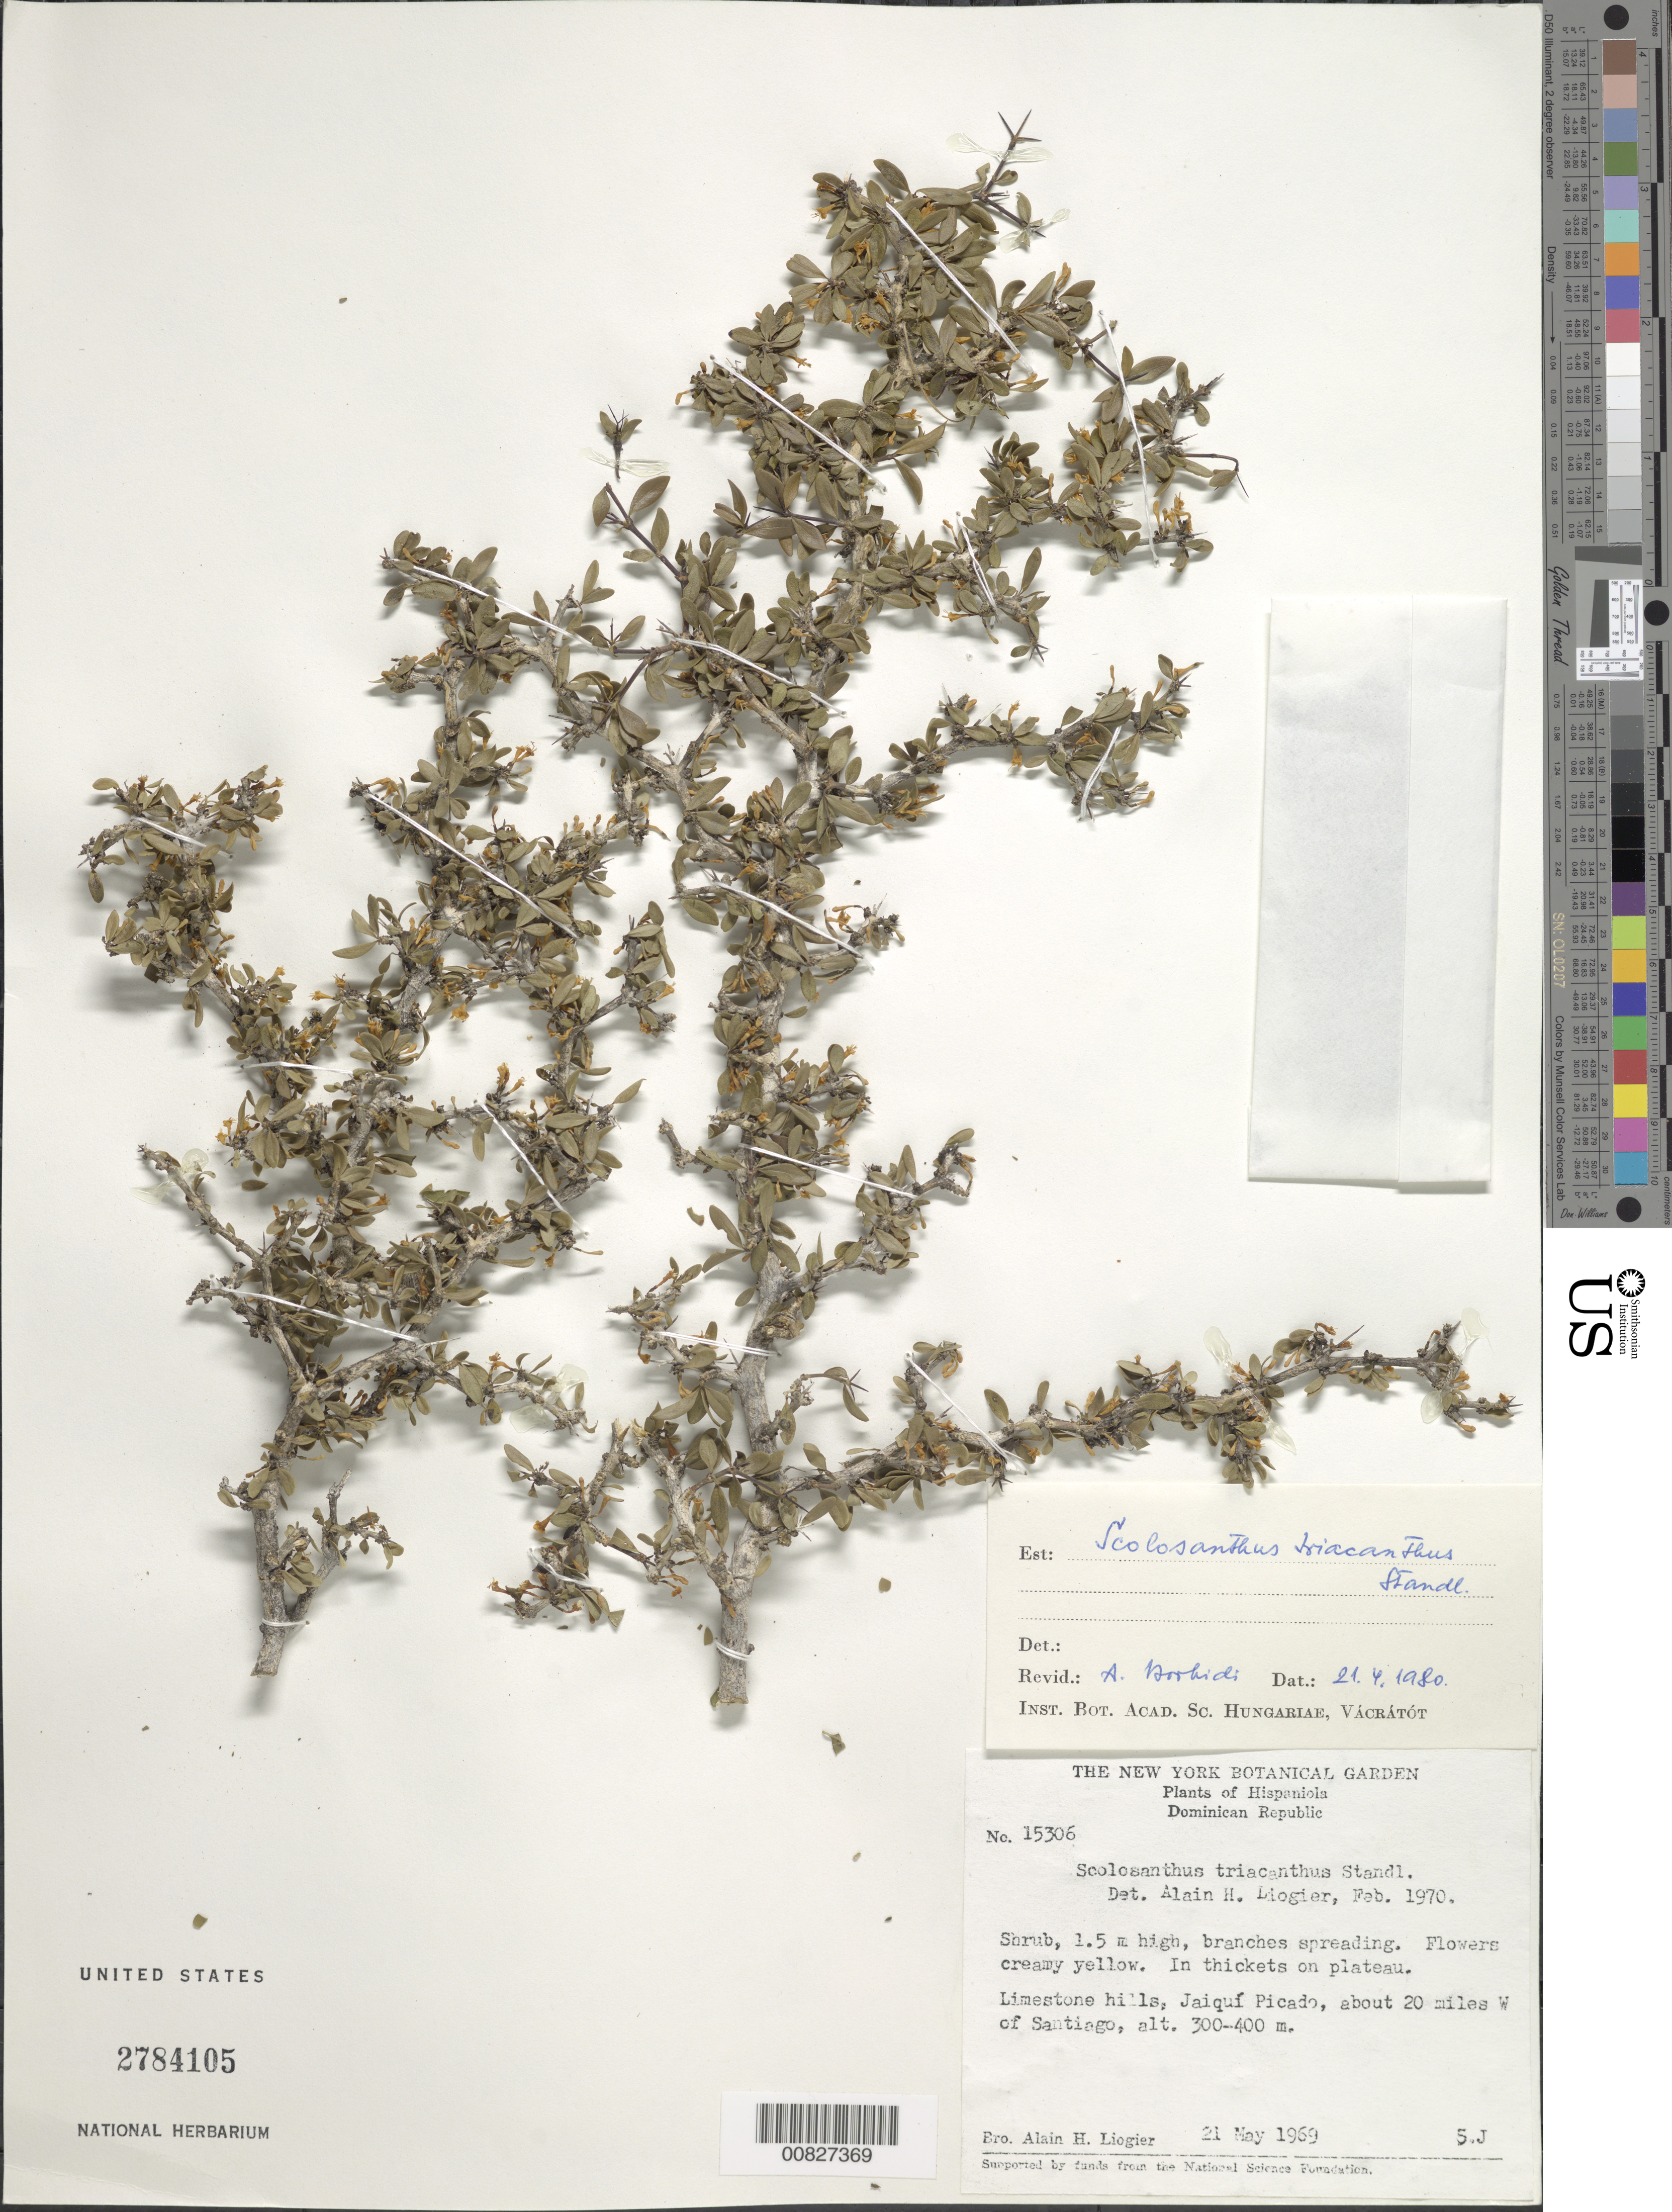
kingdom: Plantae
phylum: Tracheophyta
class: Magnoliopsida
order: Gentianales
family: Rubiaceae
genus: Scolosanthus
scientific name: Scolosanthus triacanthus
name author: (Spreng.) DC.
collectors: A. H. Liogier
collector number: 15306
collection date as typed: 21 May 1969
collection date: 1969-05-21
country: Dominican Republic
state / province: Santiago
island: Hispaniola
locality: Jaiquí Picado, about 20 miles W of Santiago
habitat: In thickets on plateau of limestone hill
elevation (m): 300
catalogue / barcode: US 2784105